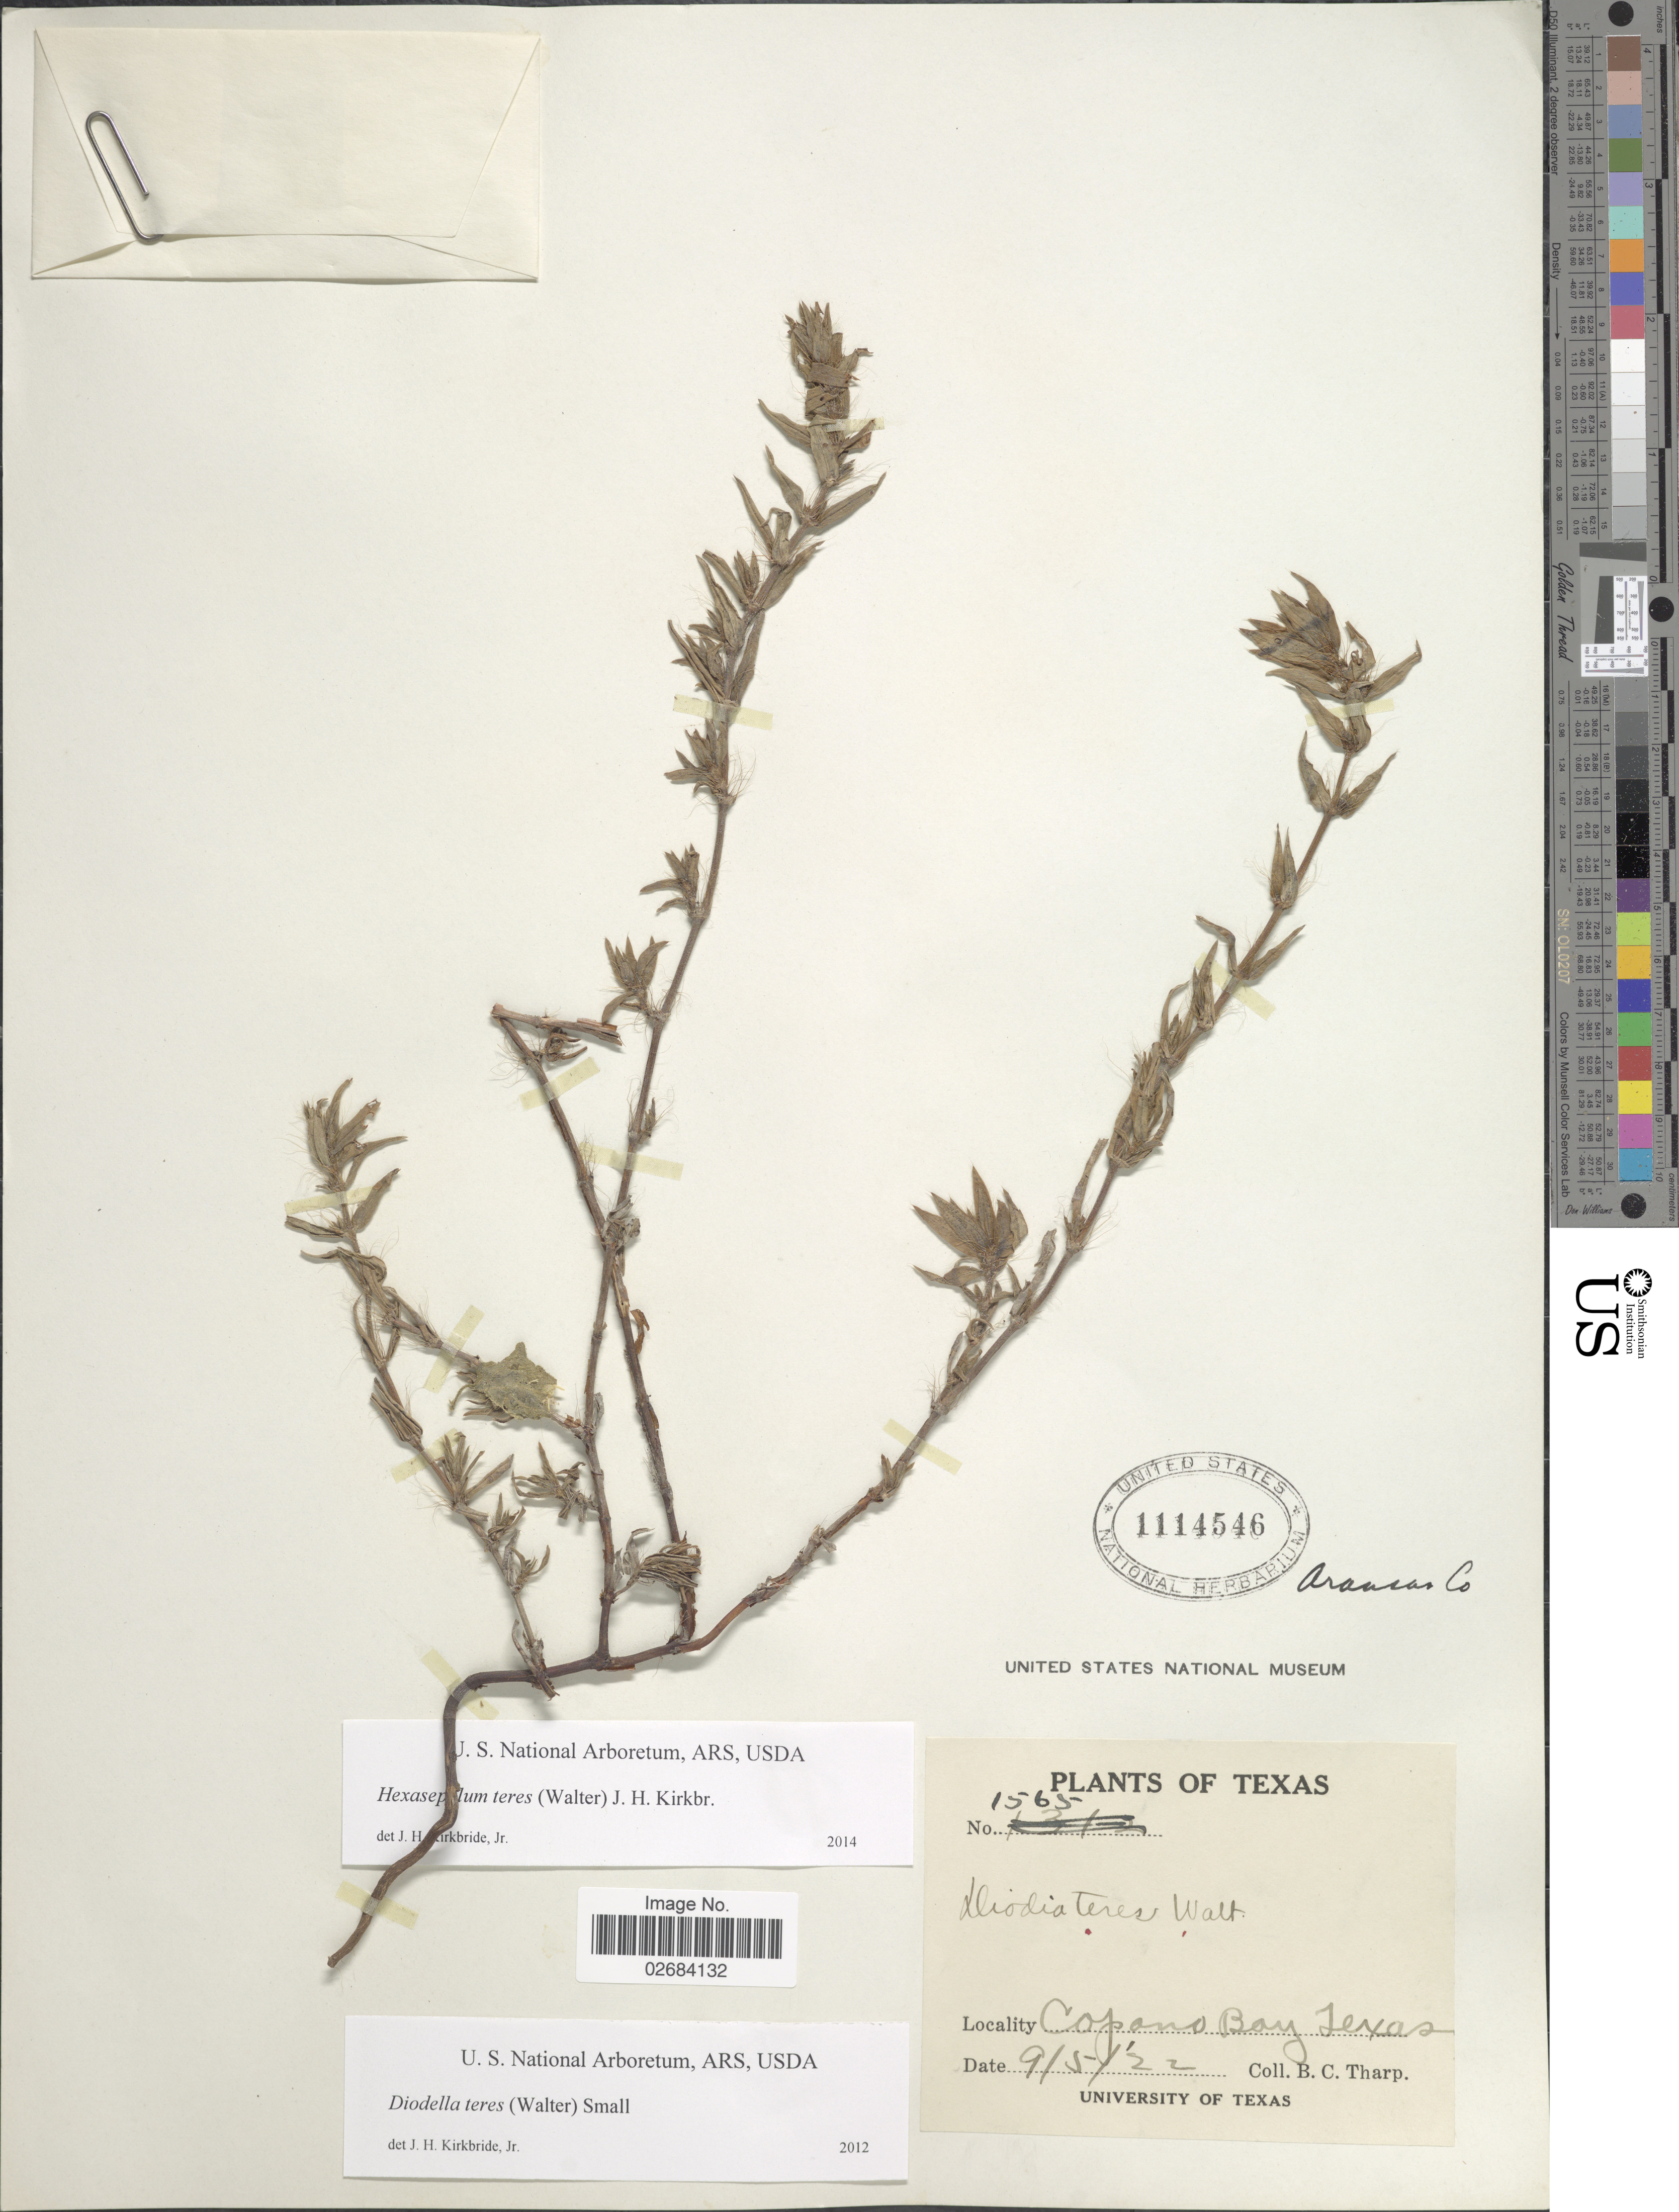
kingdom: Plantae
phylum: Tracheophyta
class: Magnoliopsida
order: Gentianales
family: Rubiaceae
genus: Diodia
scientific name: Diodia teres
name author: Walter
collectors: B. C. Tharp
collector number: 1565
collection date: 1922-09-05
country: United States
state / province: Texas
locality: Copano Bay, Aransas Co.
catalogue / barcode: US 1114546